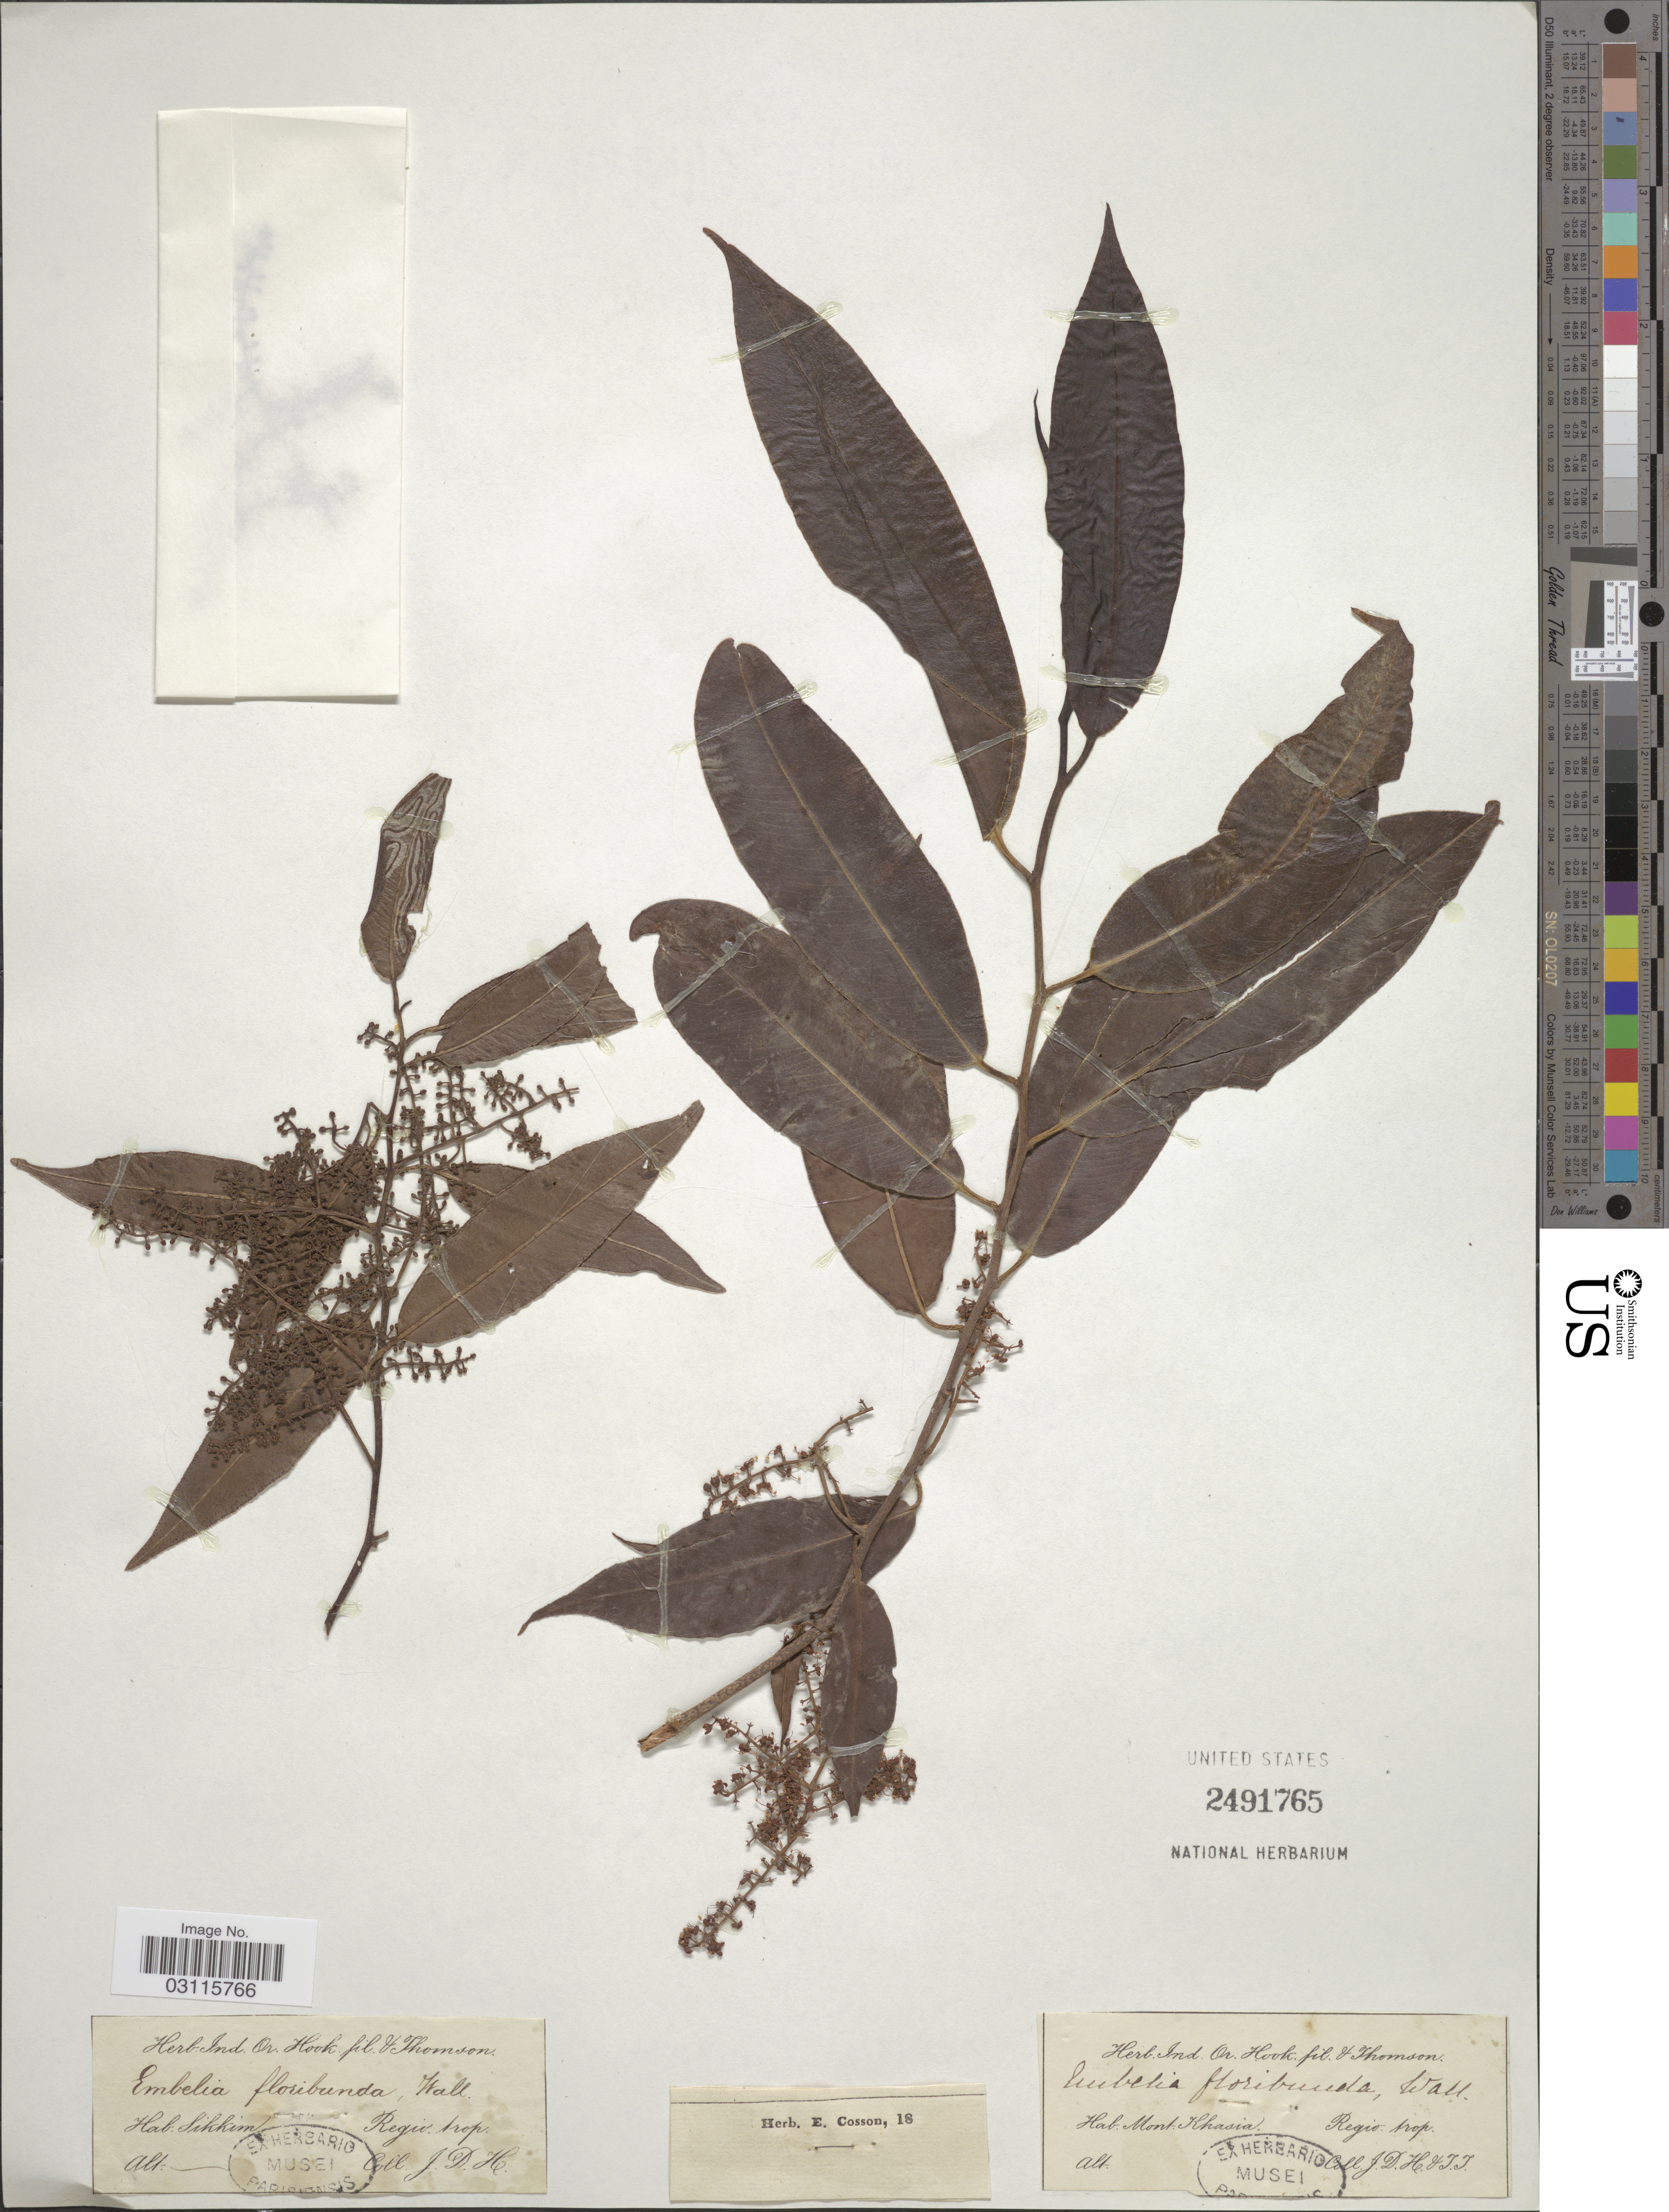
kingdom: Plantae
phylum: Tracheophyta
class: Magnoliopsida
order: Ericales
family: Primulaceae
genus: Embelia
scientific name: Embelia floribunda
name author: Wall.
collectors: J. D. Hooker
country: India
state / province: Sikkim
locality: Regio: trop.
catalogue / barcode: US 2491765